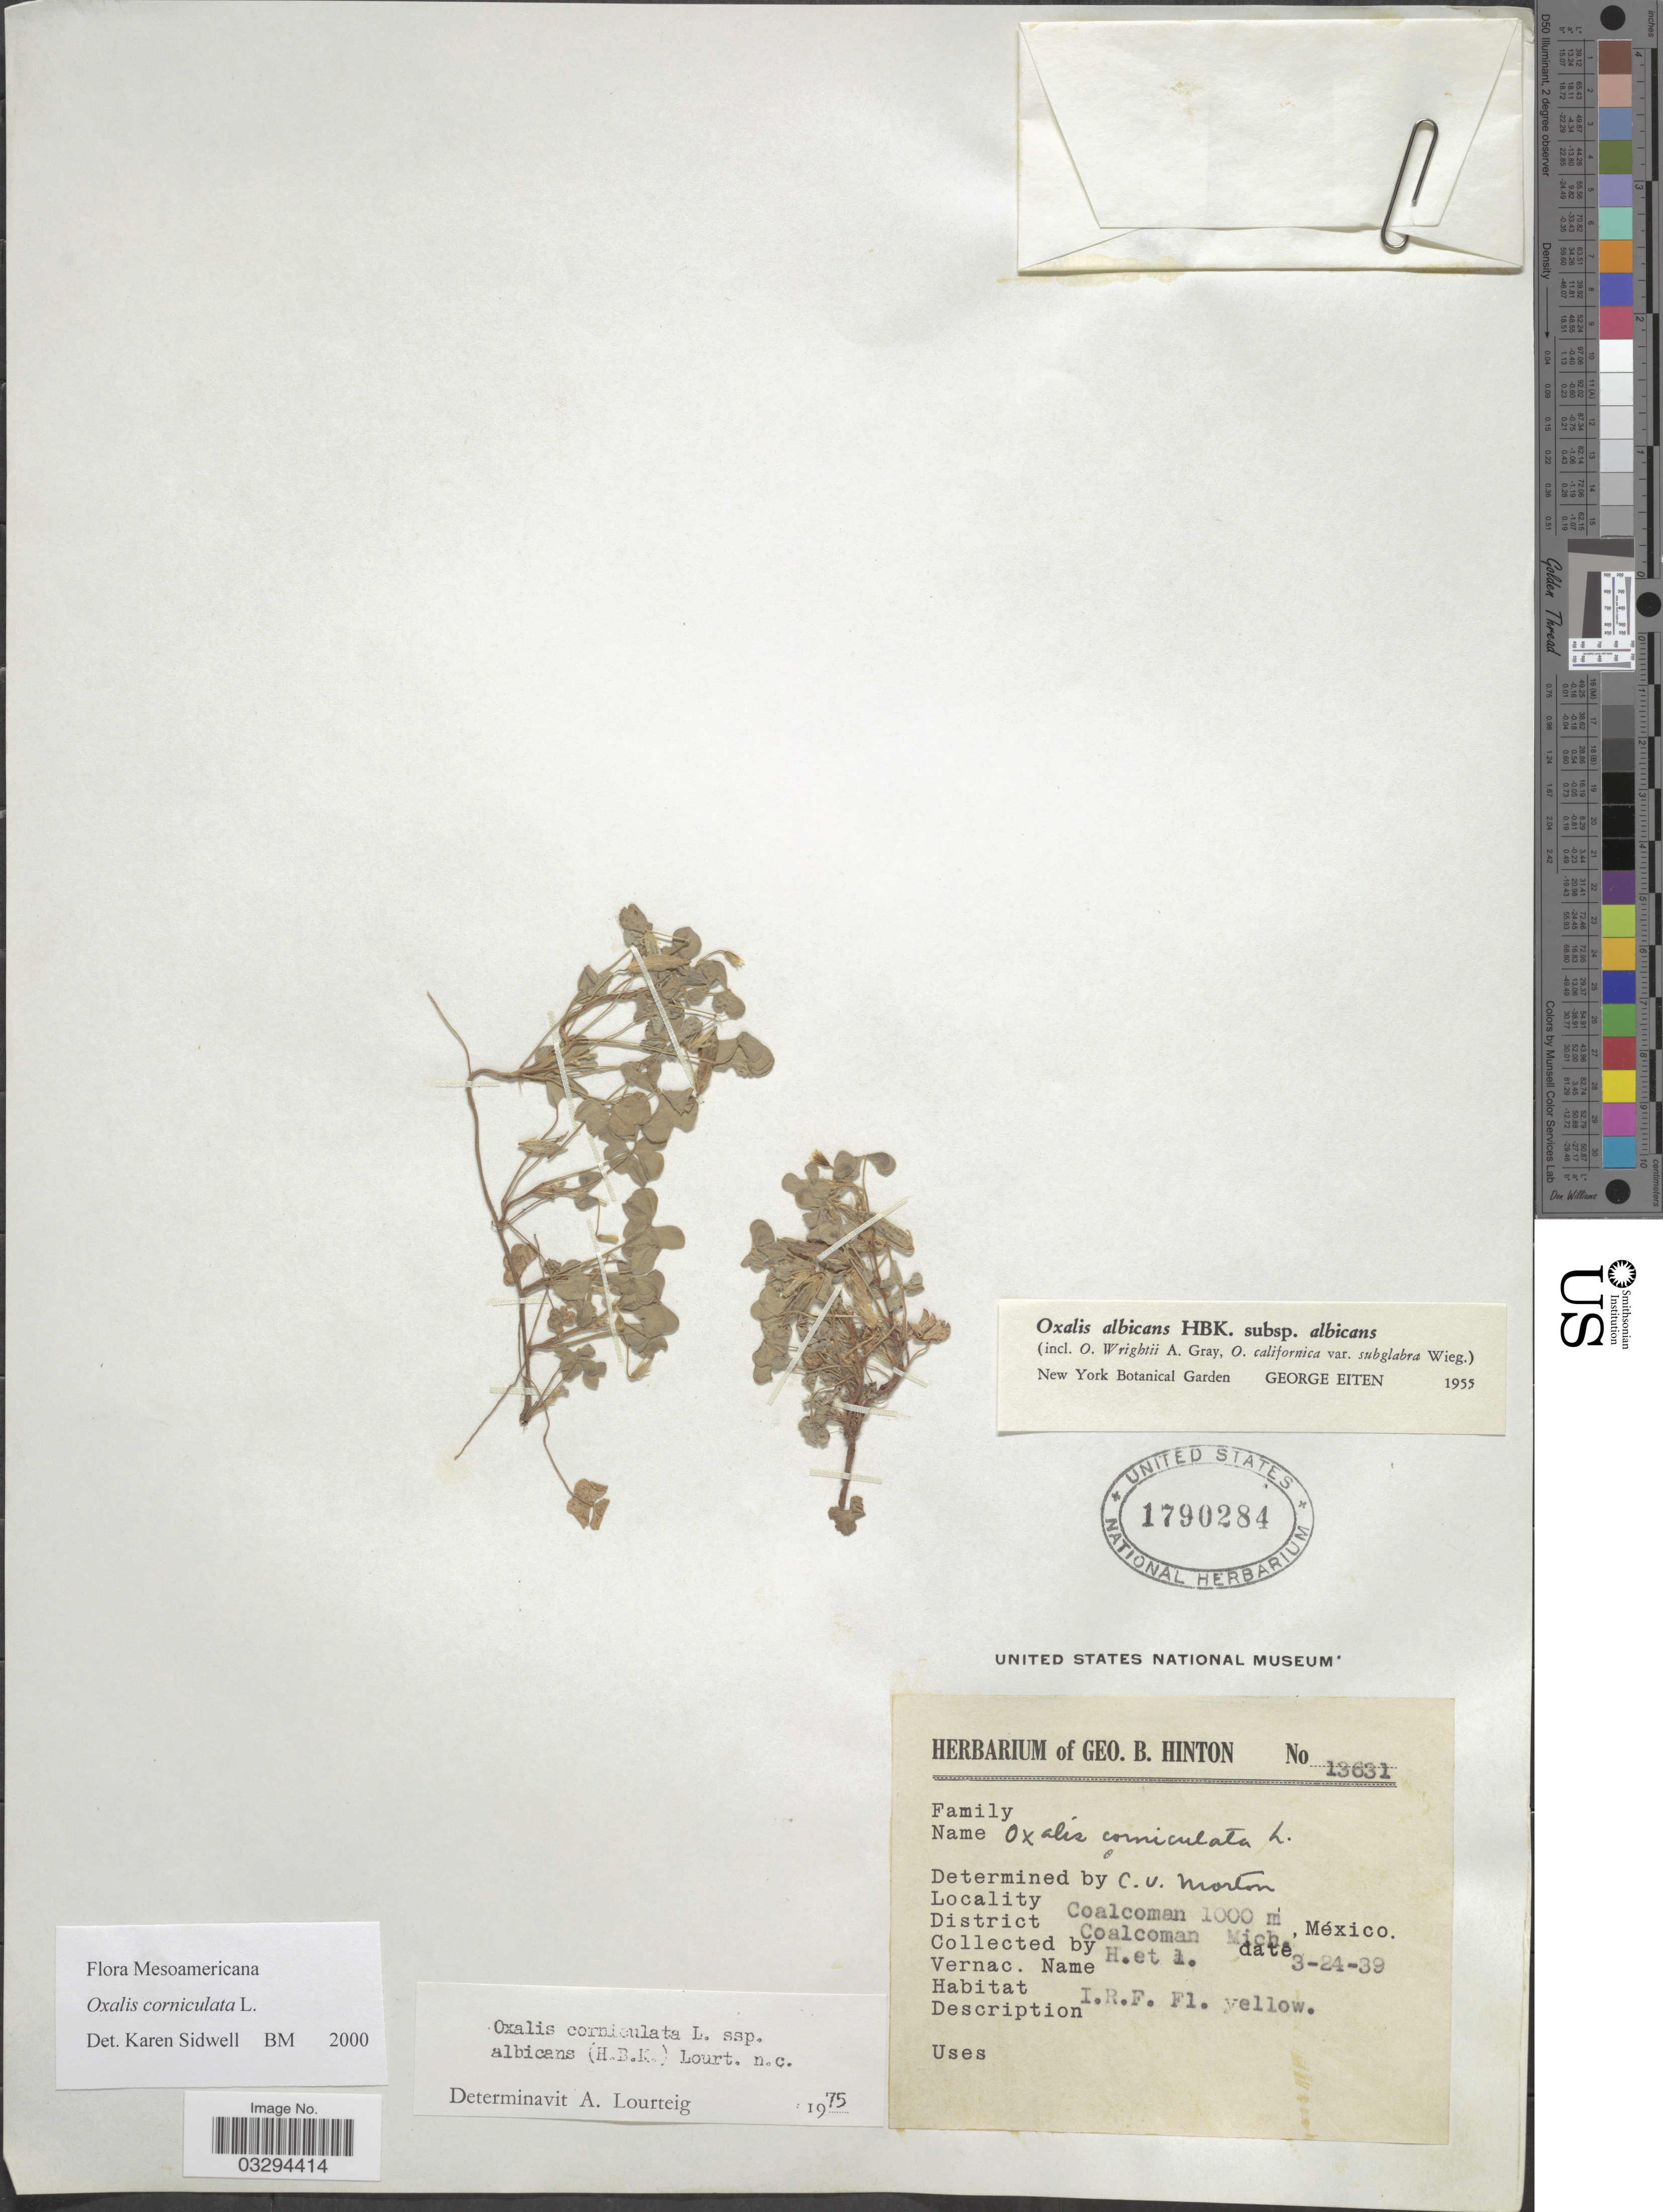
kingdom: Plantae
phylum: Tracheophyta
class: Magnoliopsida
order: Oxalidales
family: Oxalidaceae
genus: Oxalis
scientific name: Oxalis corniculata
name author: L.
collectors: G. B. Hinton & et al.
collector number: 13631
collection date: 1939-03-24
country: Mexico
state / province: Michoacán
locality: Coalcoman, District Coalcoman.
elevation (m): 1000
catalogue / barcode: US 1790284